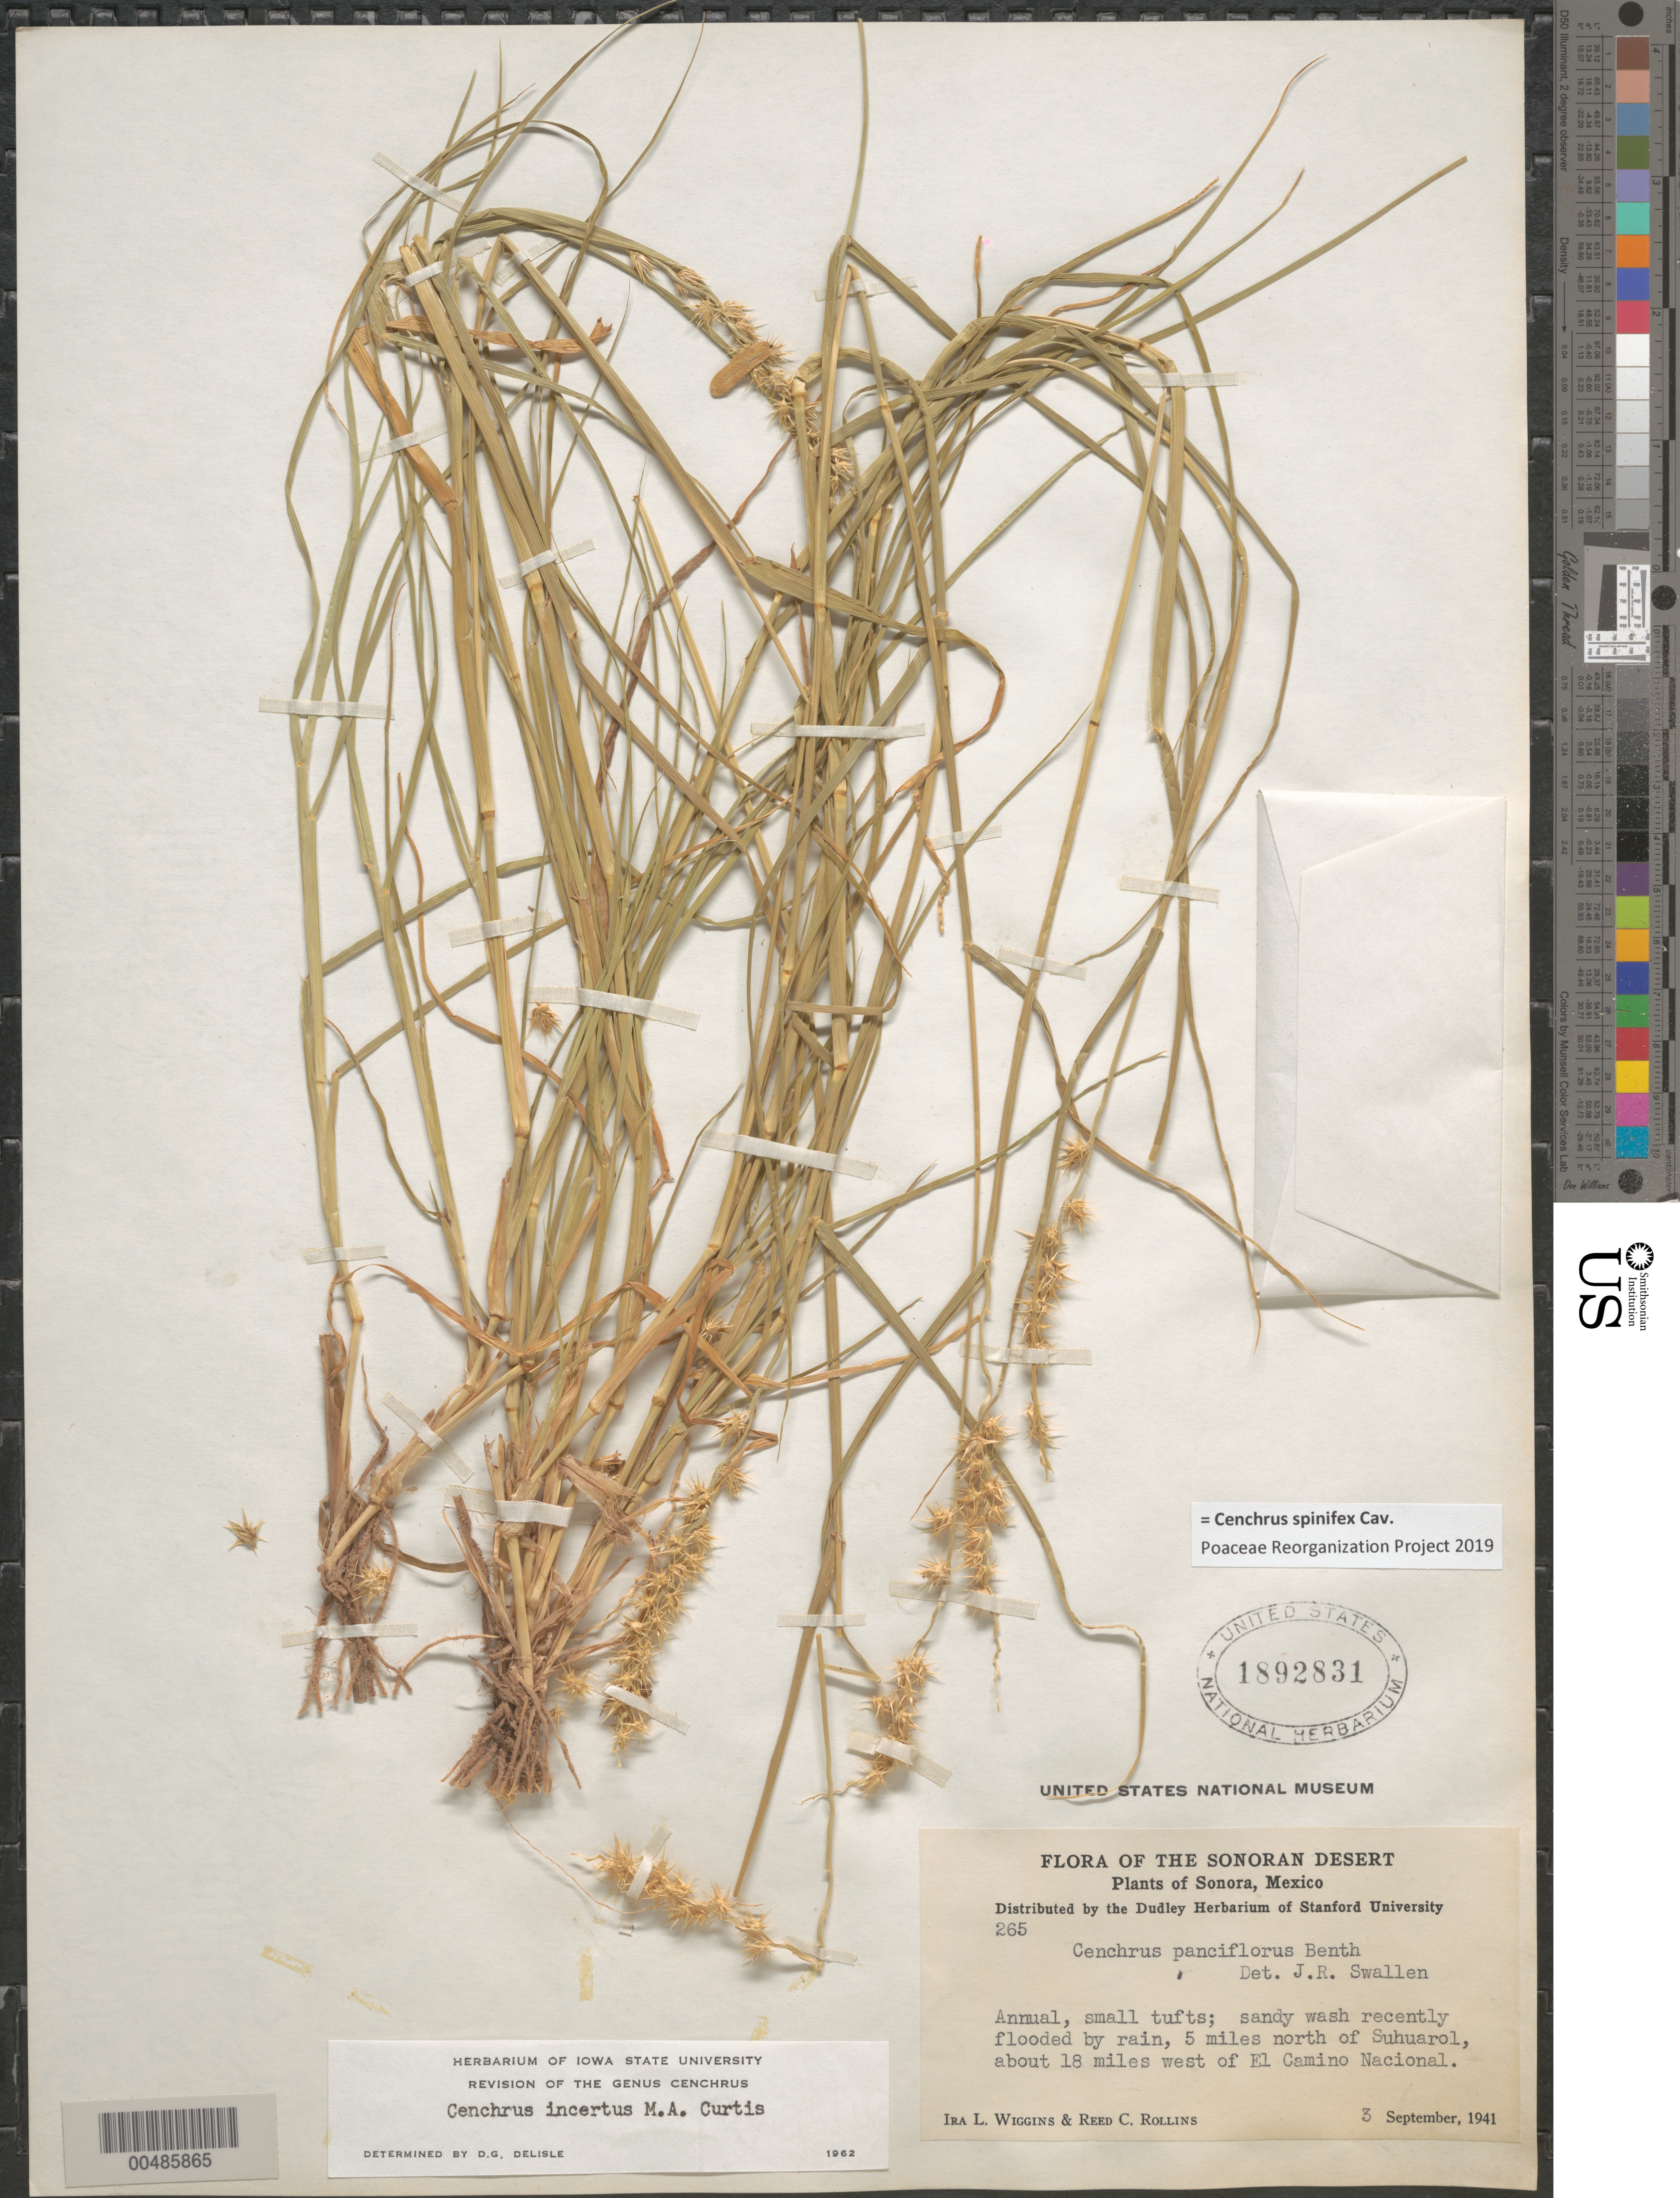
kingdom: Plantae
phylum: Tracheophyta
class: Liliopsida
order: Poales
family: Poaceae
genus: Cenchrus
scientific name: Cenchrus spinifex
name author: Cav.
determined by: Poaceae Reorganization Project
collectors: I. L. Wiggins & R. C. Rollins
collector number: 265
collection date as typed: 3 Sep 1941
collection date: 1941-09-03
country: Mexico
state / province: Sonora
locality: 5 mi N of Suhuarol, about 18 mi W of El Camino Nacional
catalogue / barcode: US 1892831